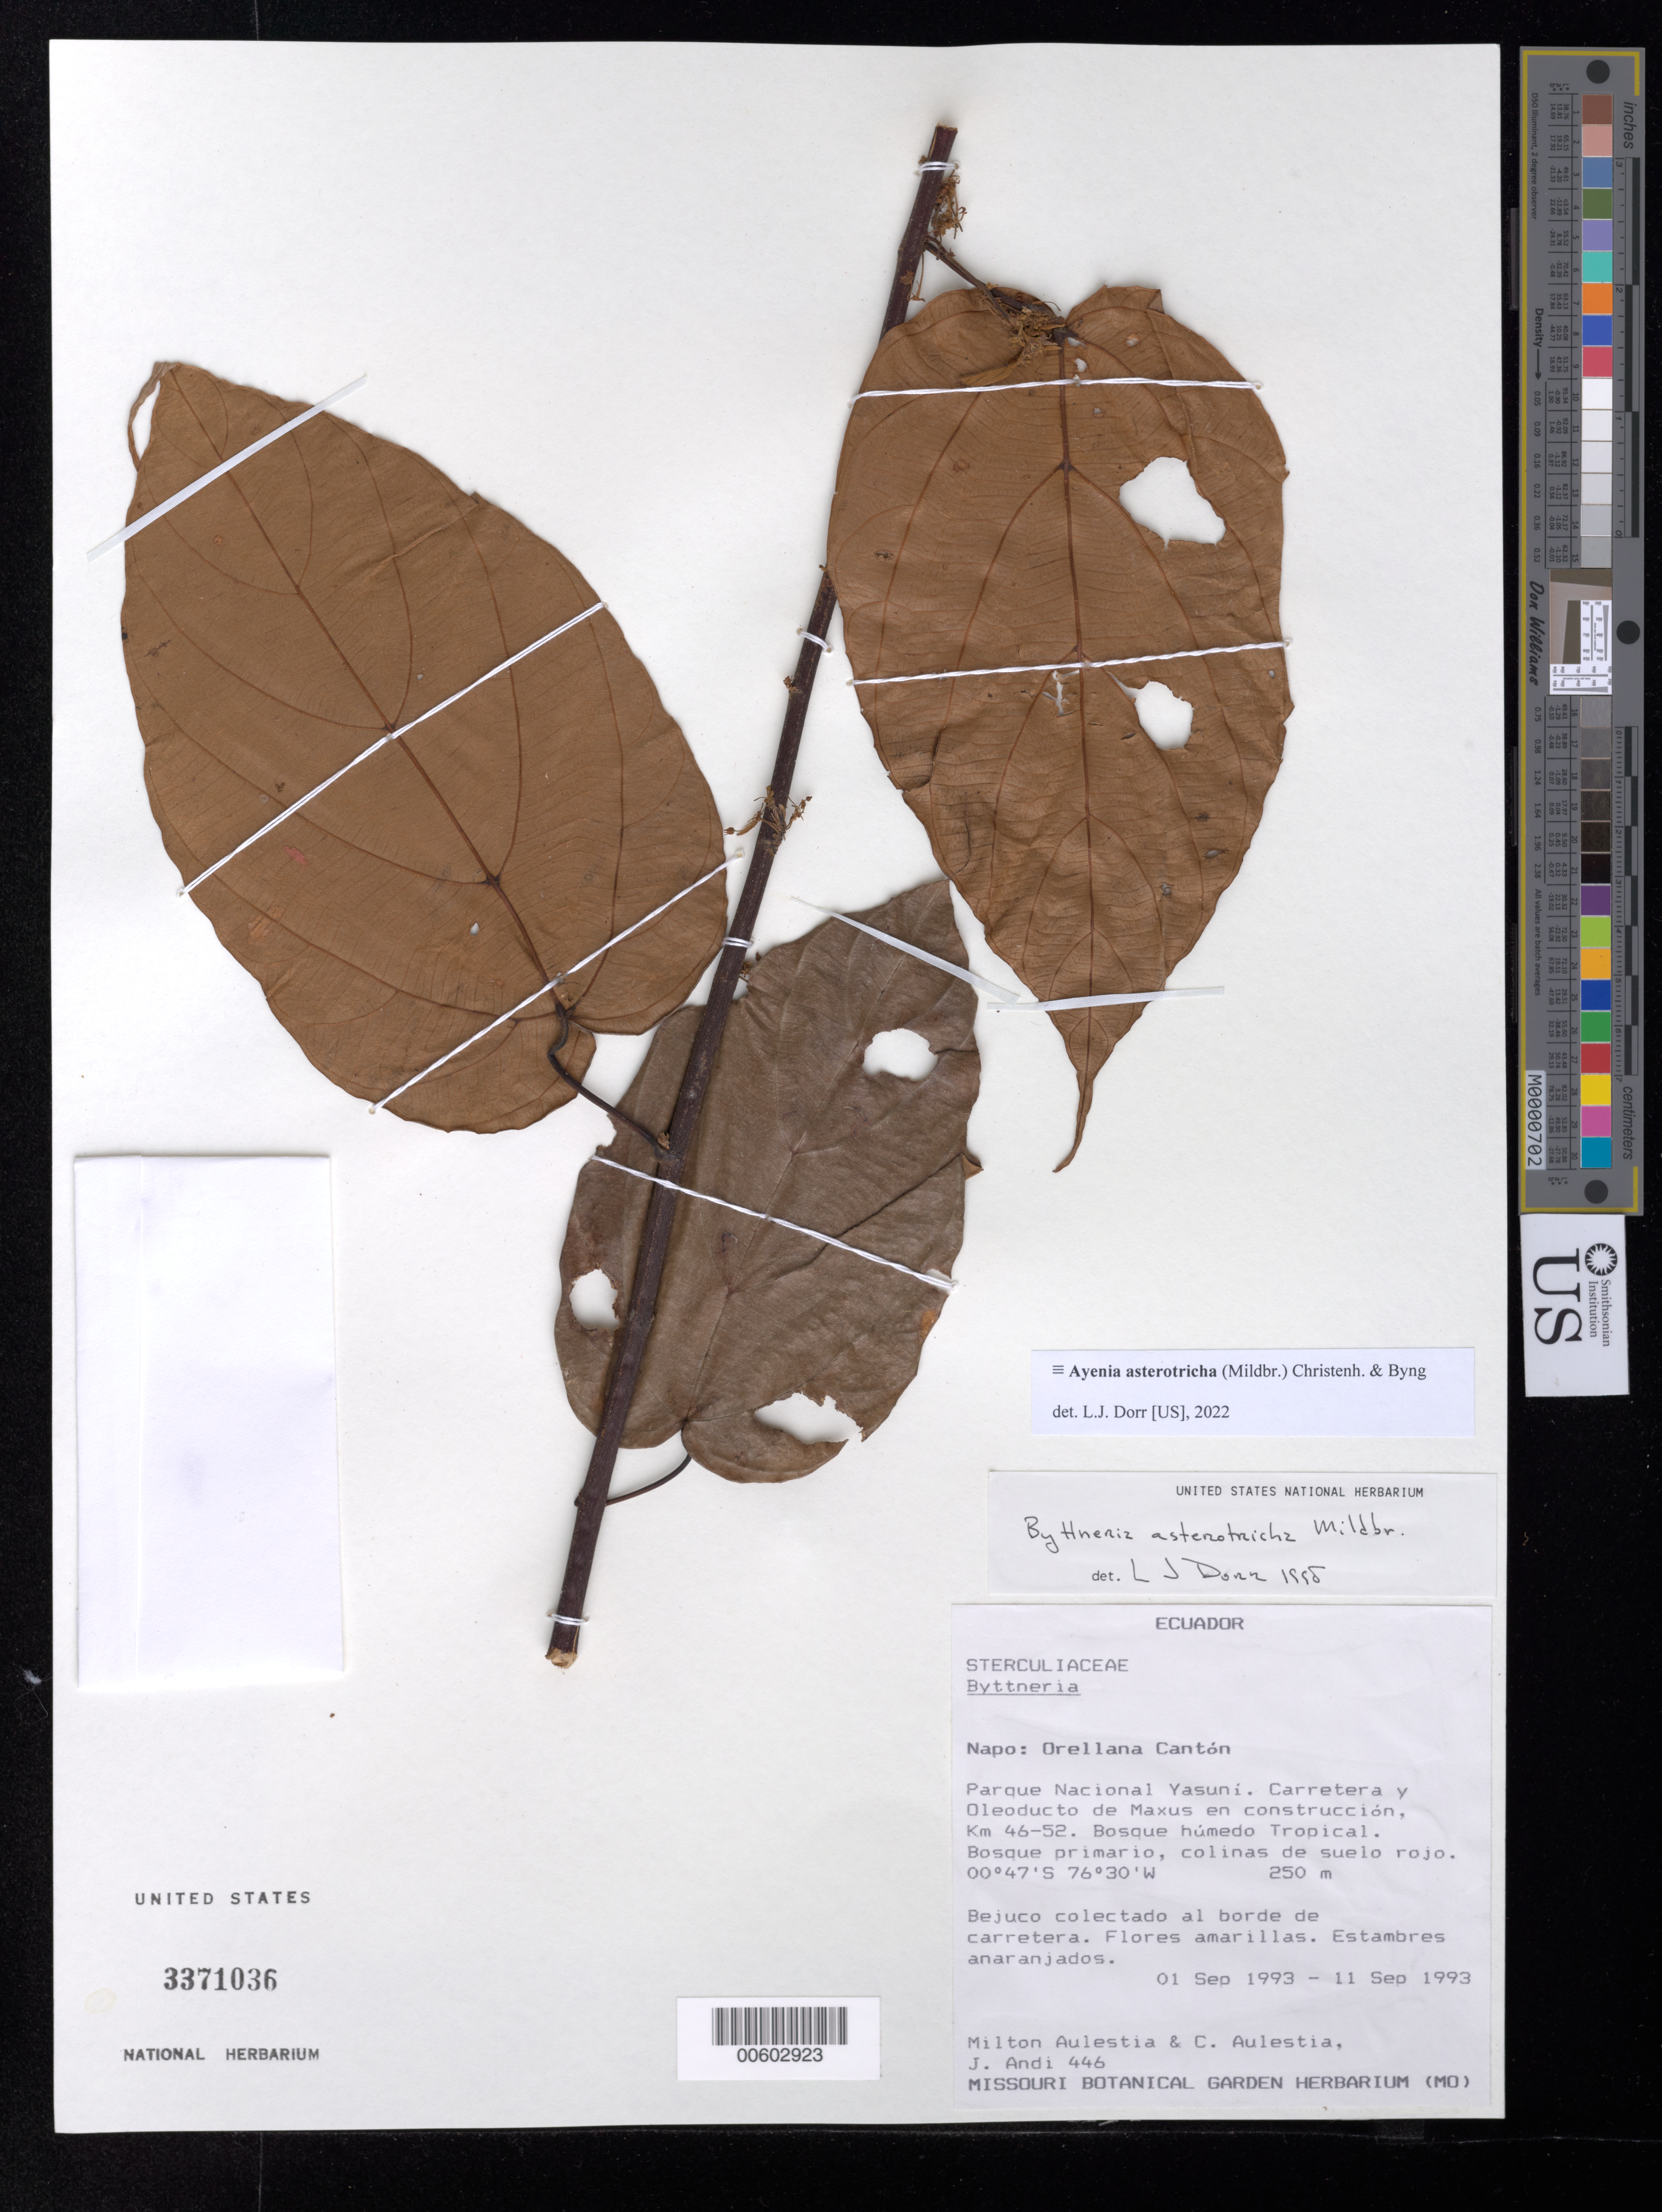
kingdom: Plantae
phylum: Tracheophyta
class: Magnoliopsida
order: Malvales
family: Malvaceae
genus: Ayenia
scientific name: Ayenia asterotricha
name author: (Mildbr.) Christenh. & Byng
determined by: Dorr, L. J., (BOT), Smithsonian Institution - National Museum of Natural History (UNITED STATES)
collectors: M. Aulestia, C. Aulestia & J. Andi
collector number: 446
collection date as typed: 01 Sep 1993 to 11 Sep 1993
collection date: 1993-09-01/1993-09-11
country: Ecuador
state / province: Napo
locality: Orellana. Parque Nacional Yasuní, Carretera y oleoducto de Maxus en construcción, km 46-52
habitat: Bosque húmedo tropical, bosque primario, colinas de suelo rojo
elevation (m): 250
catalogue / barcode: US 3371036